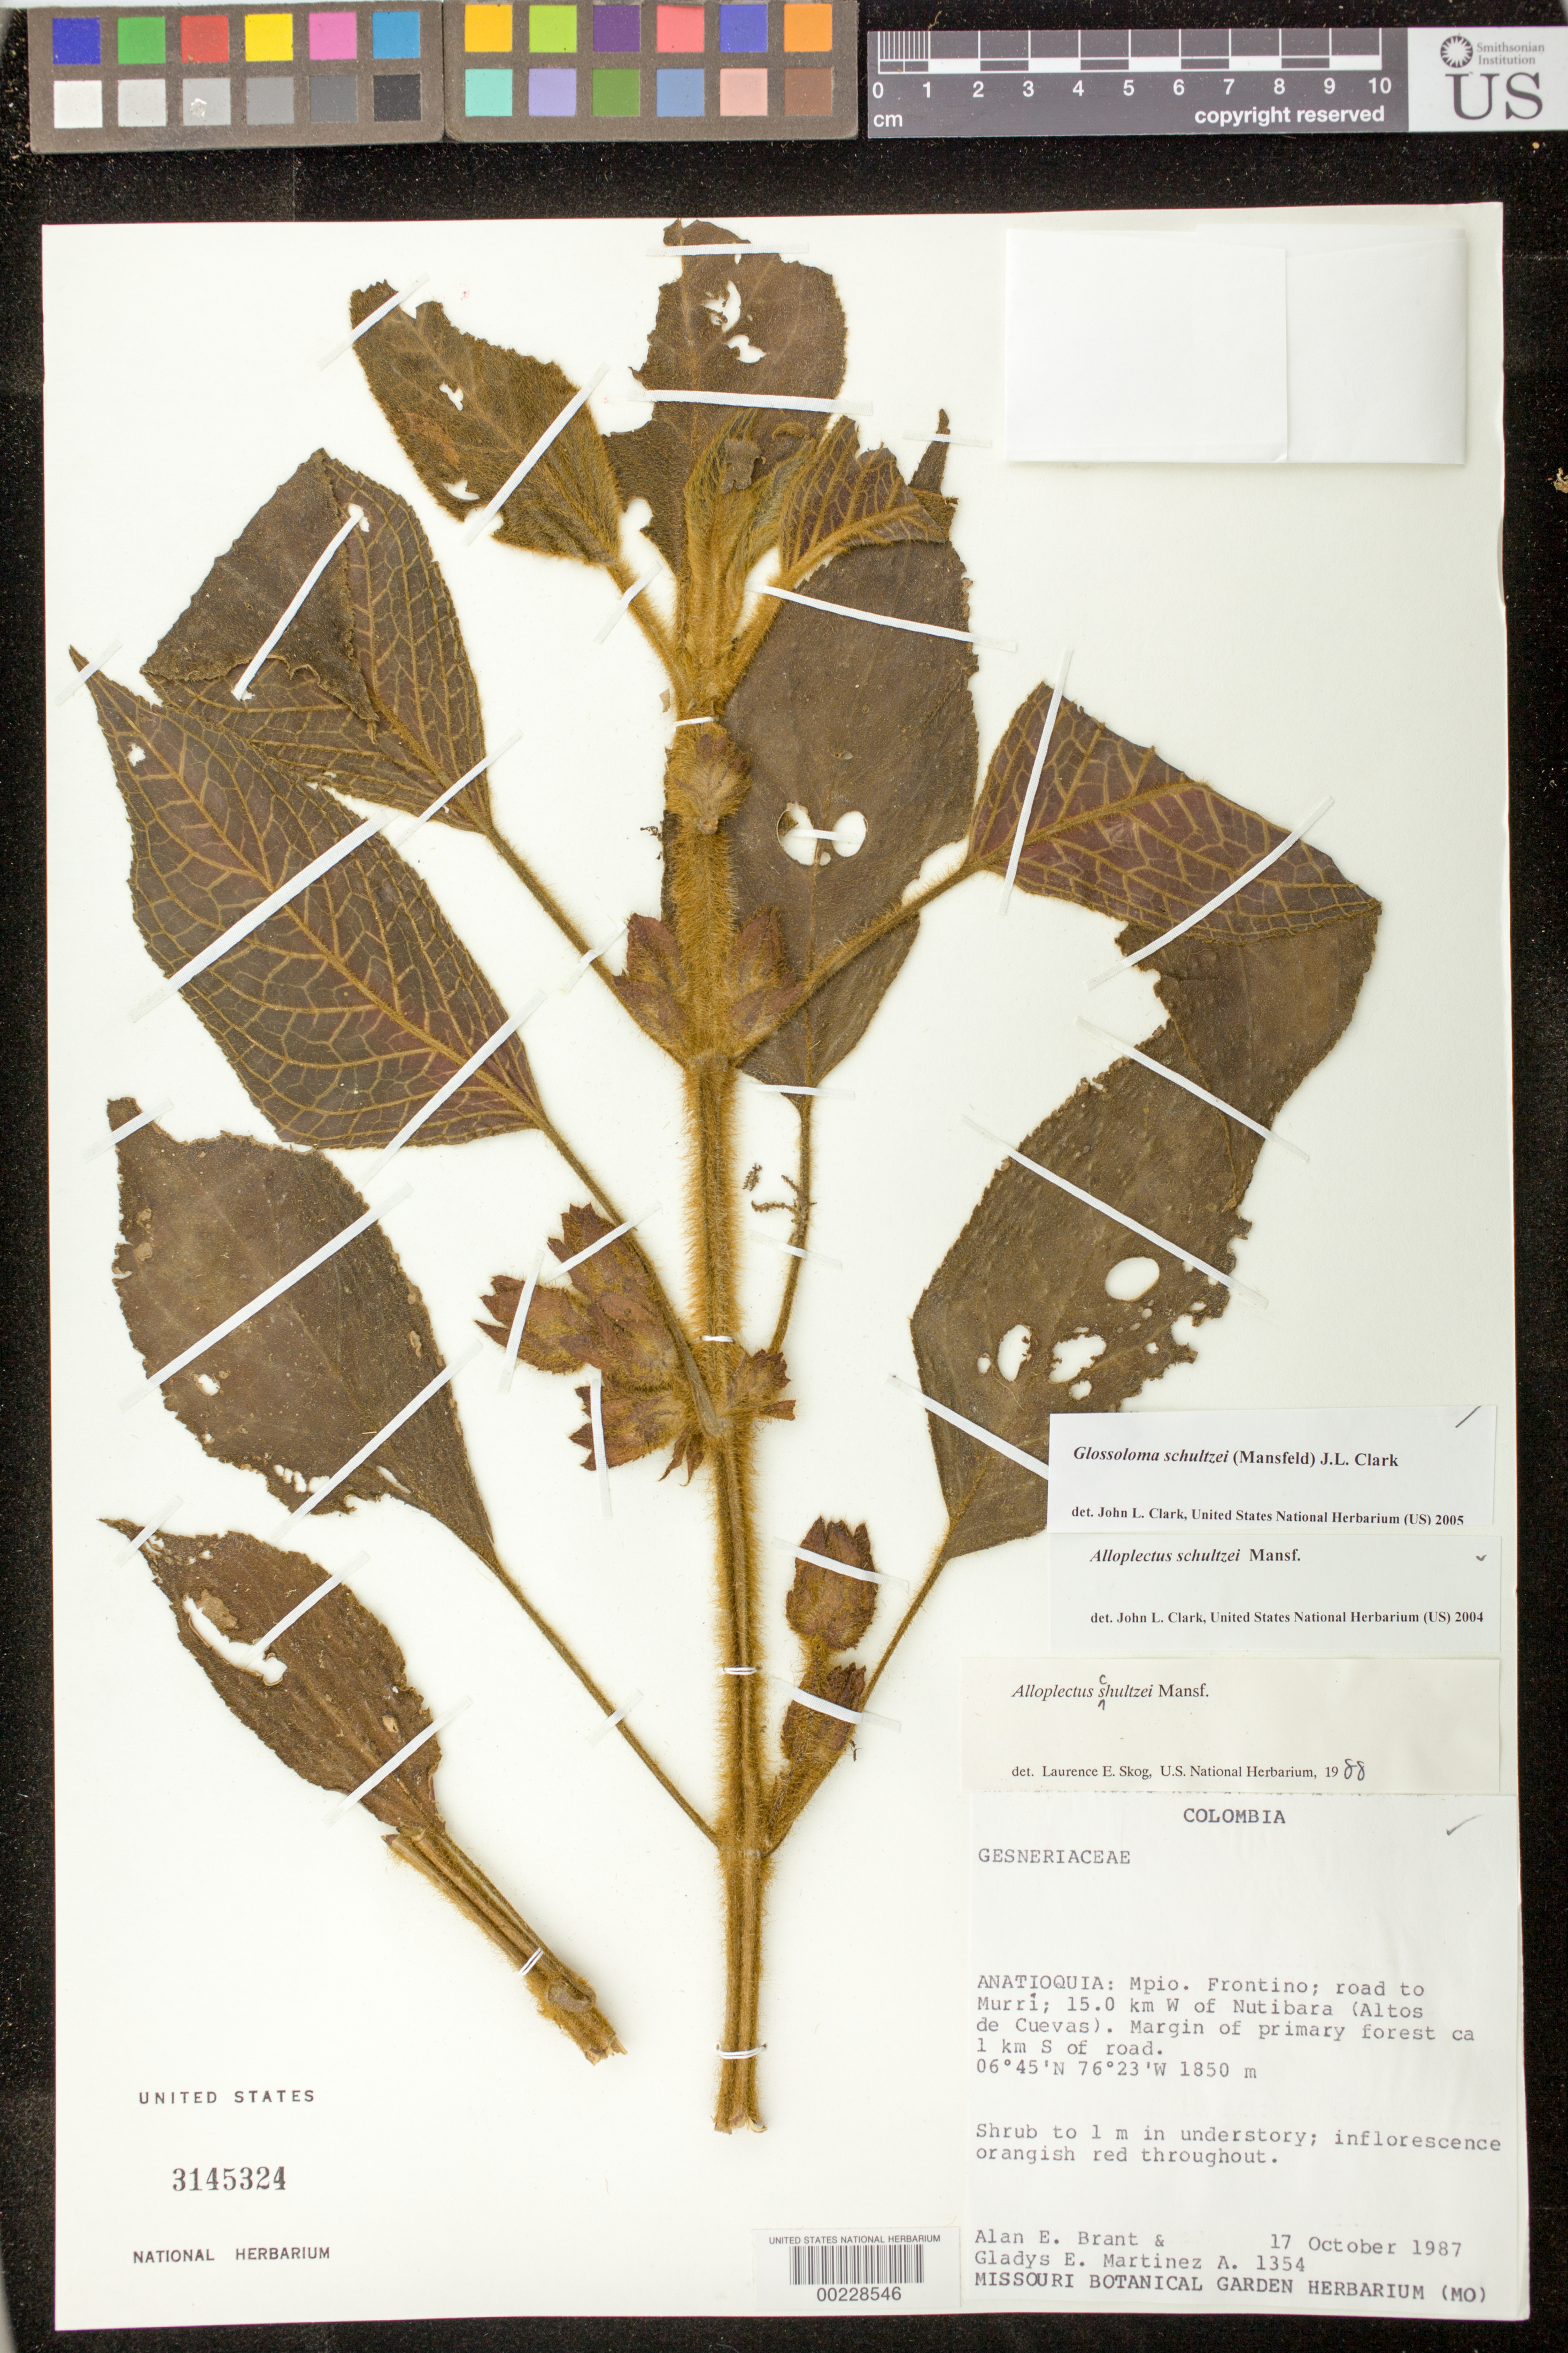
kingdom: Plantae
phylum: Tracheophyta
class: Magnoliopsida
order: Lamiales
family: Gesneriaceae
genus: Glossoloma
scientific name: Glossoloma schultzei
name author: (Mansf.) J.L. Clark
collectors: A. Brant & G. E. Martinez-A.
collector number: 1354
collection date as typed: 17 Oct 1987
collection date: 1987-10-17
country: Colombia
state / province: Antioquia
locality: Mpio. Frontino; road to Murrí, 15.0 km W of Nutibara (Altos de Cuevas) ca. 1 km S of road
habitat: Margin of primary forest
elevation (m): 1850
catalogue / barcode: US 3145324